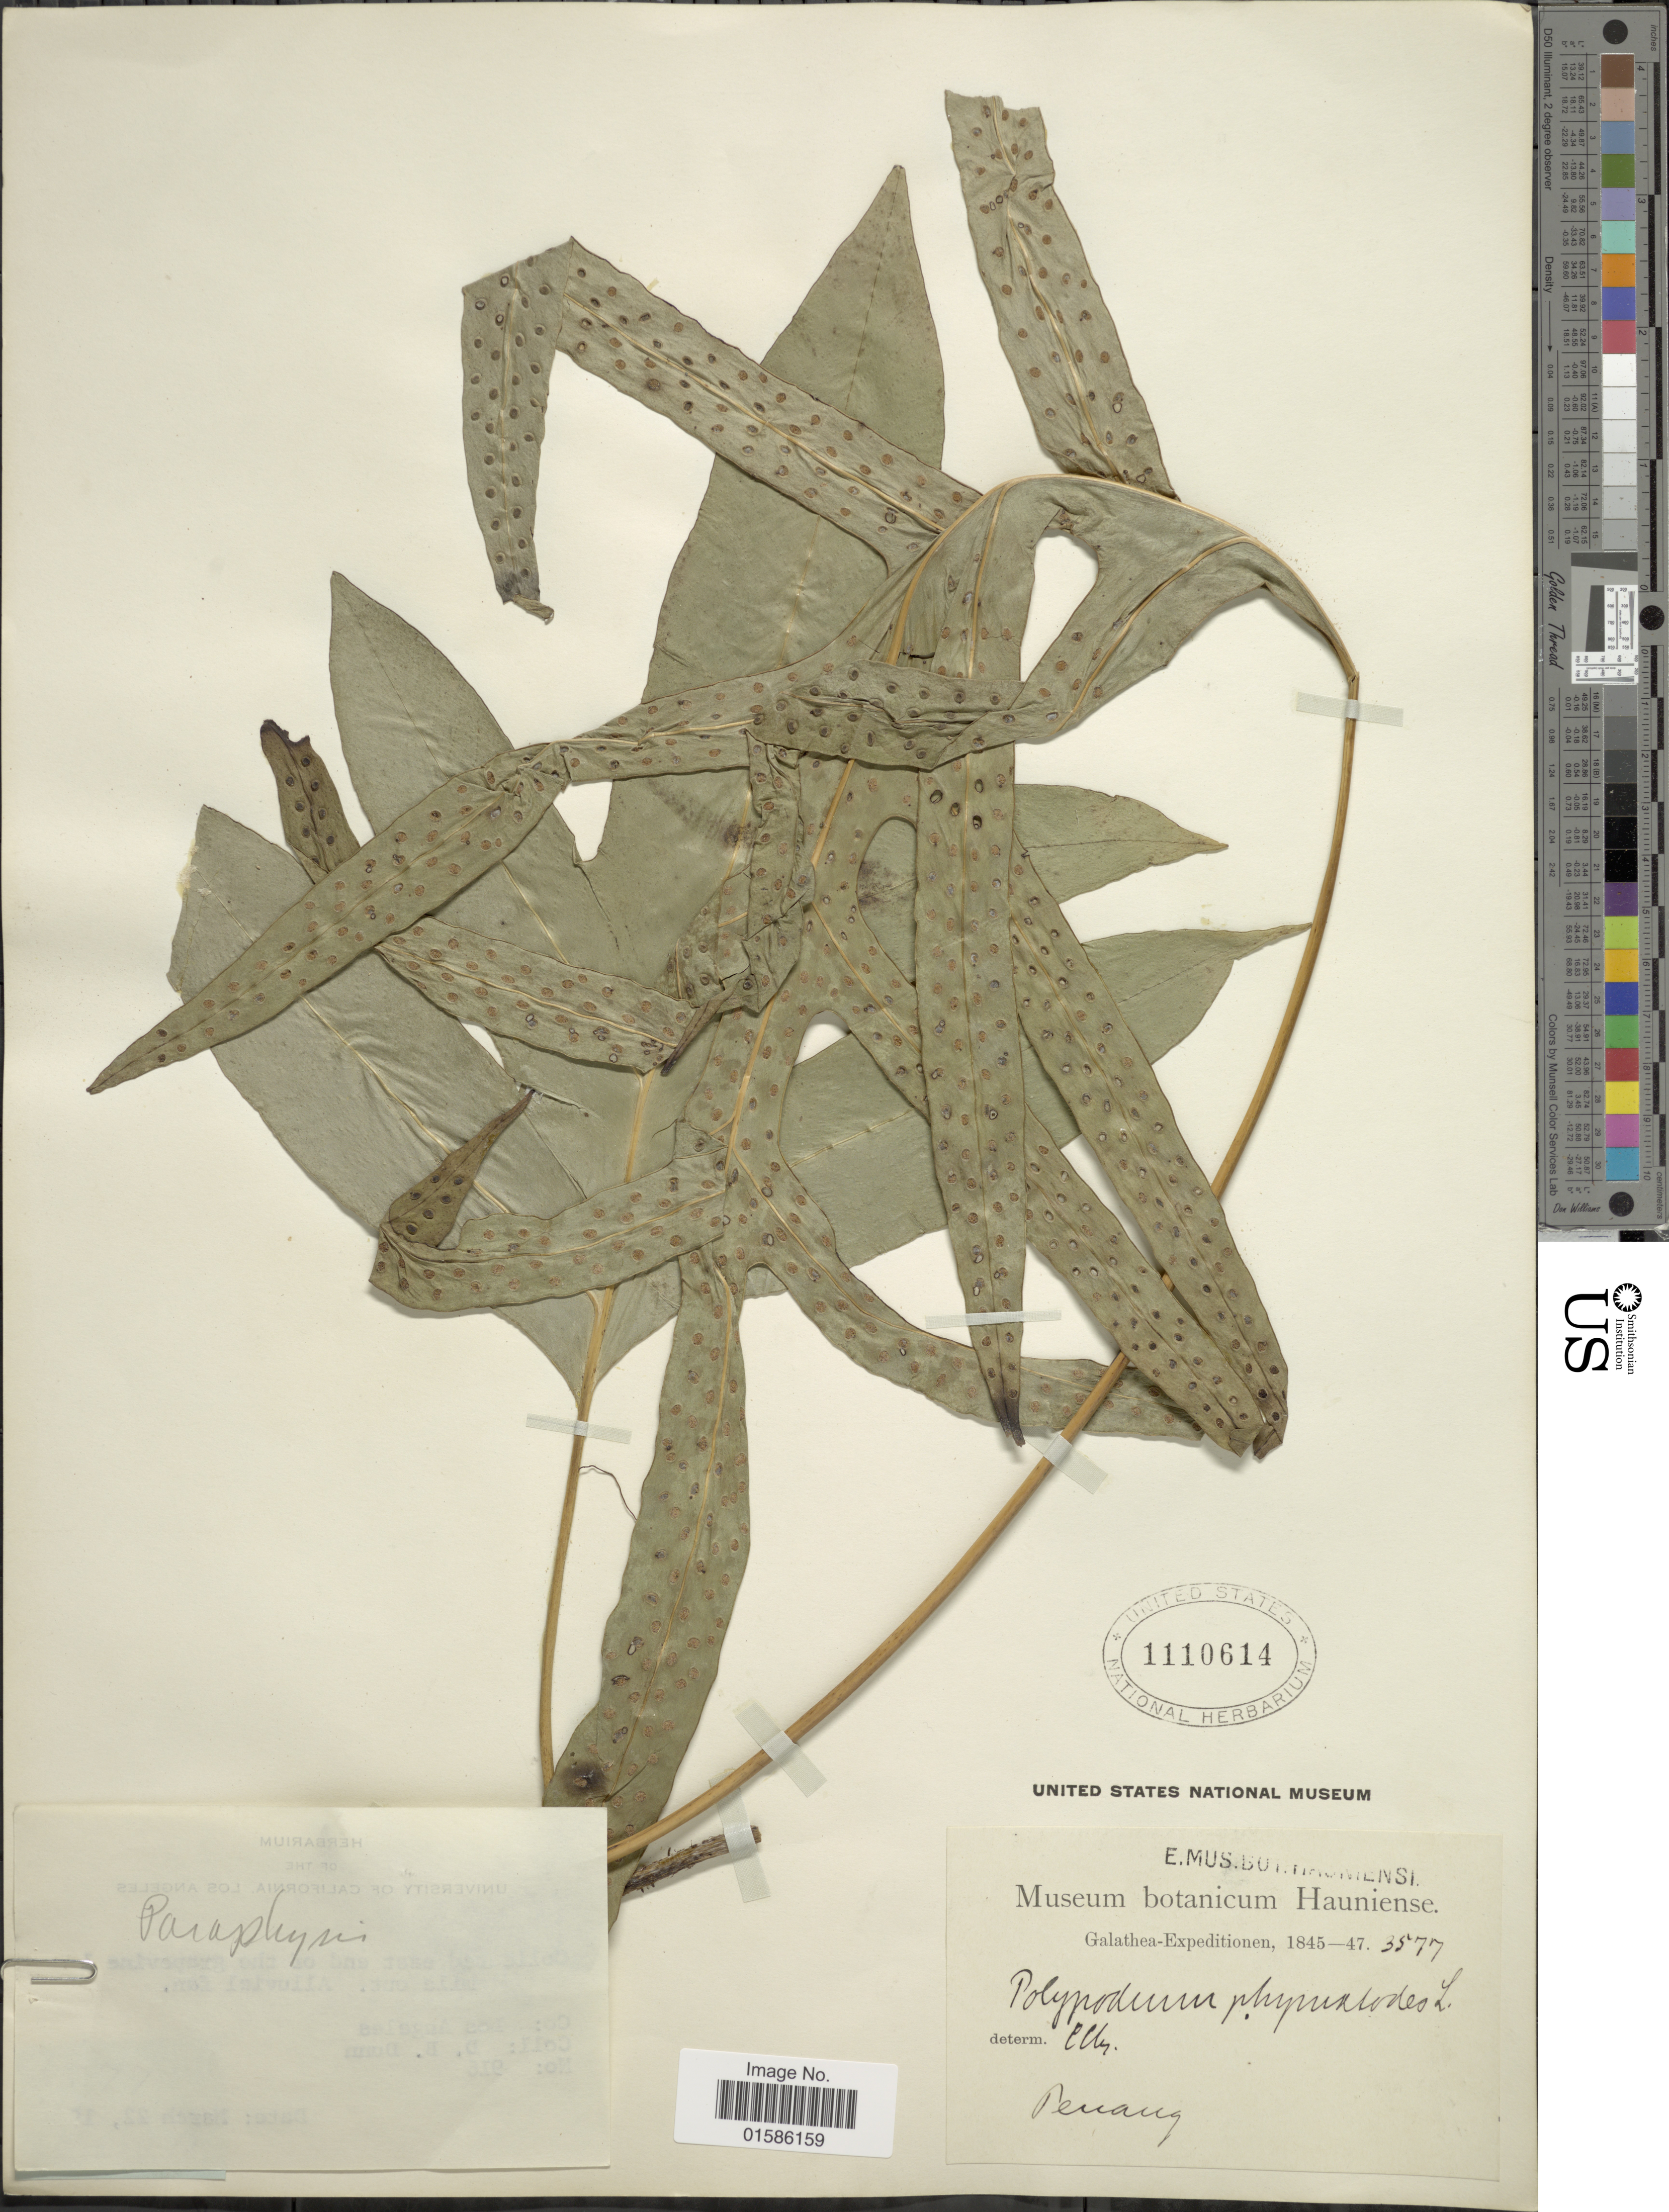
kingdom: Plantae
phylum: Tracheophyta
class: Polypodiopsida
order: Polypodiales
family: Polypodiaceae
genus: Microsorum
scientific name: Microsorum scolopendria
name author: (Burm. f.) Copel.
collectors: Galathea Expedition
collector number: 3577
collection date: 1845/1847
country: Malaysia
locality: Penang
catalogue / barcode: US 1110614